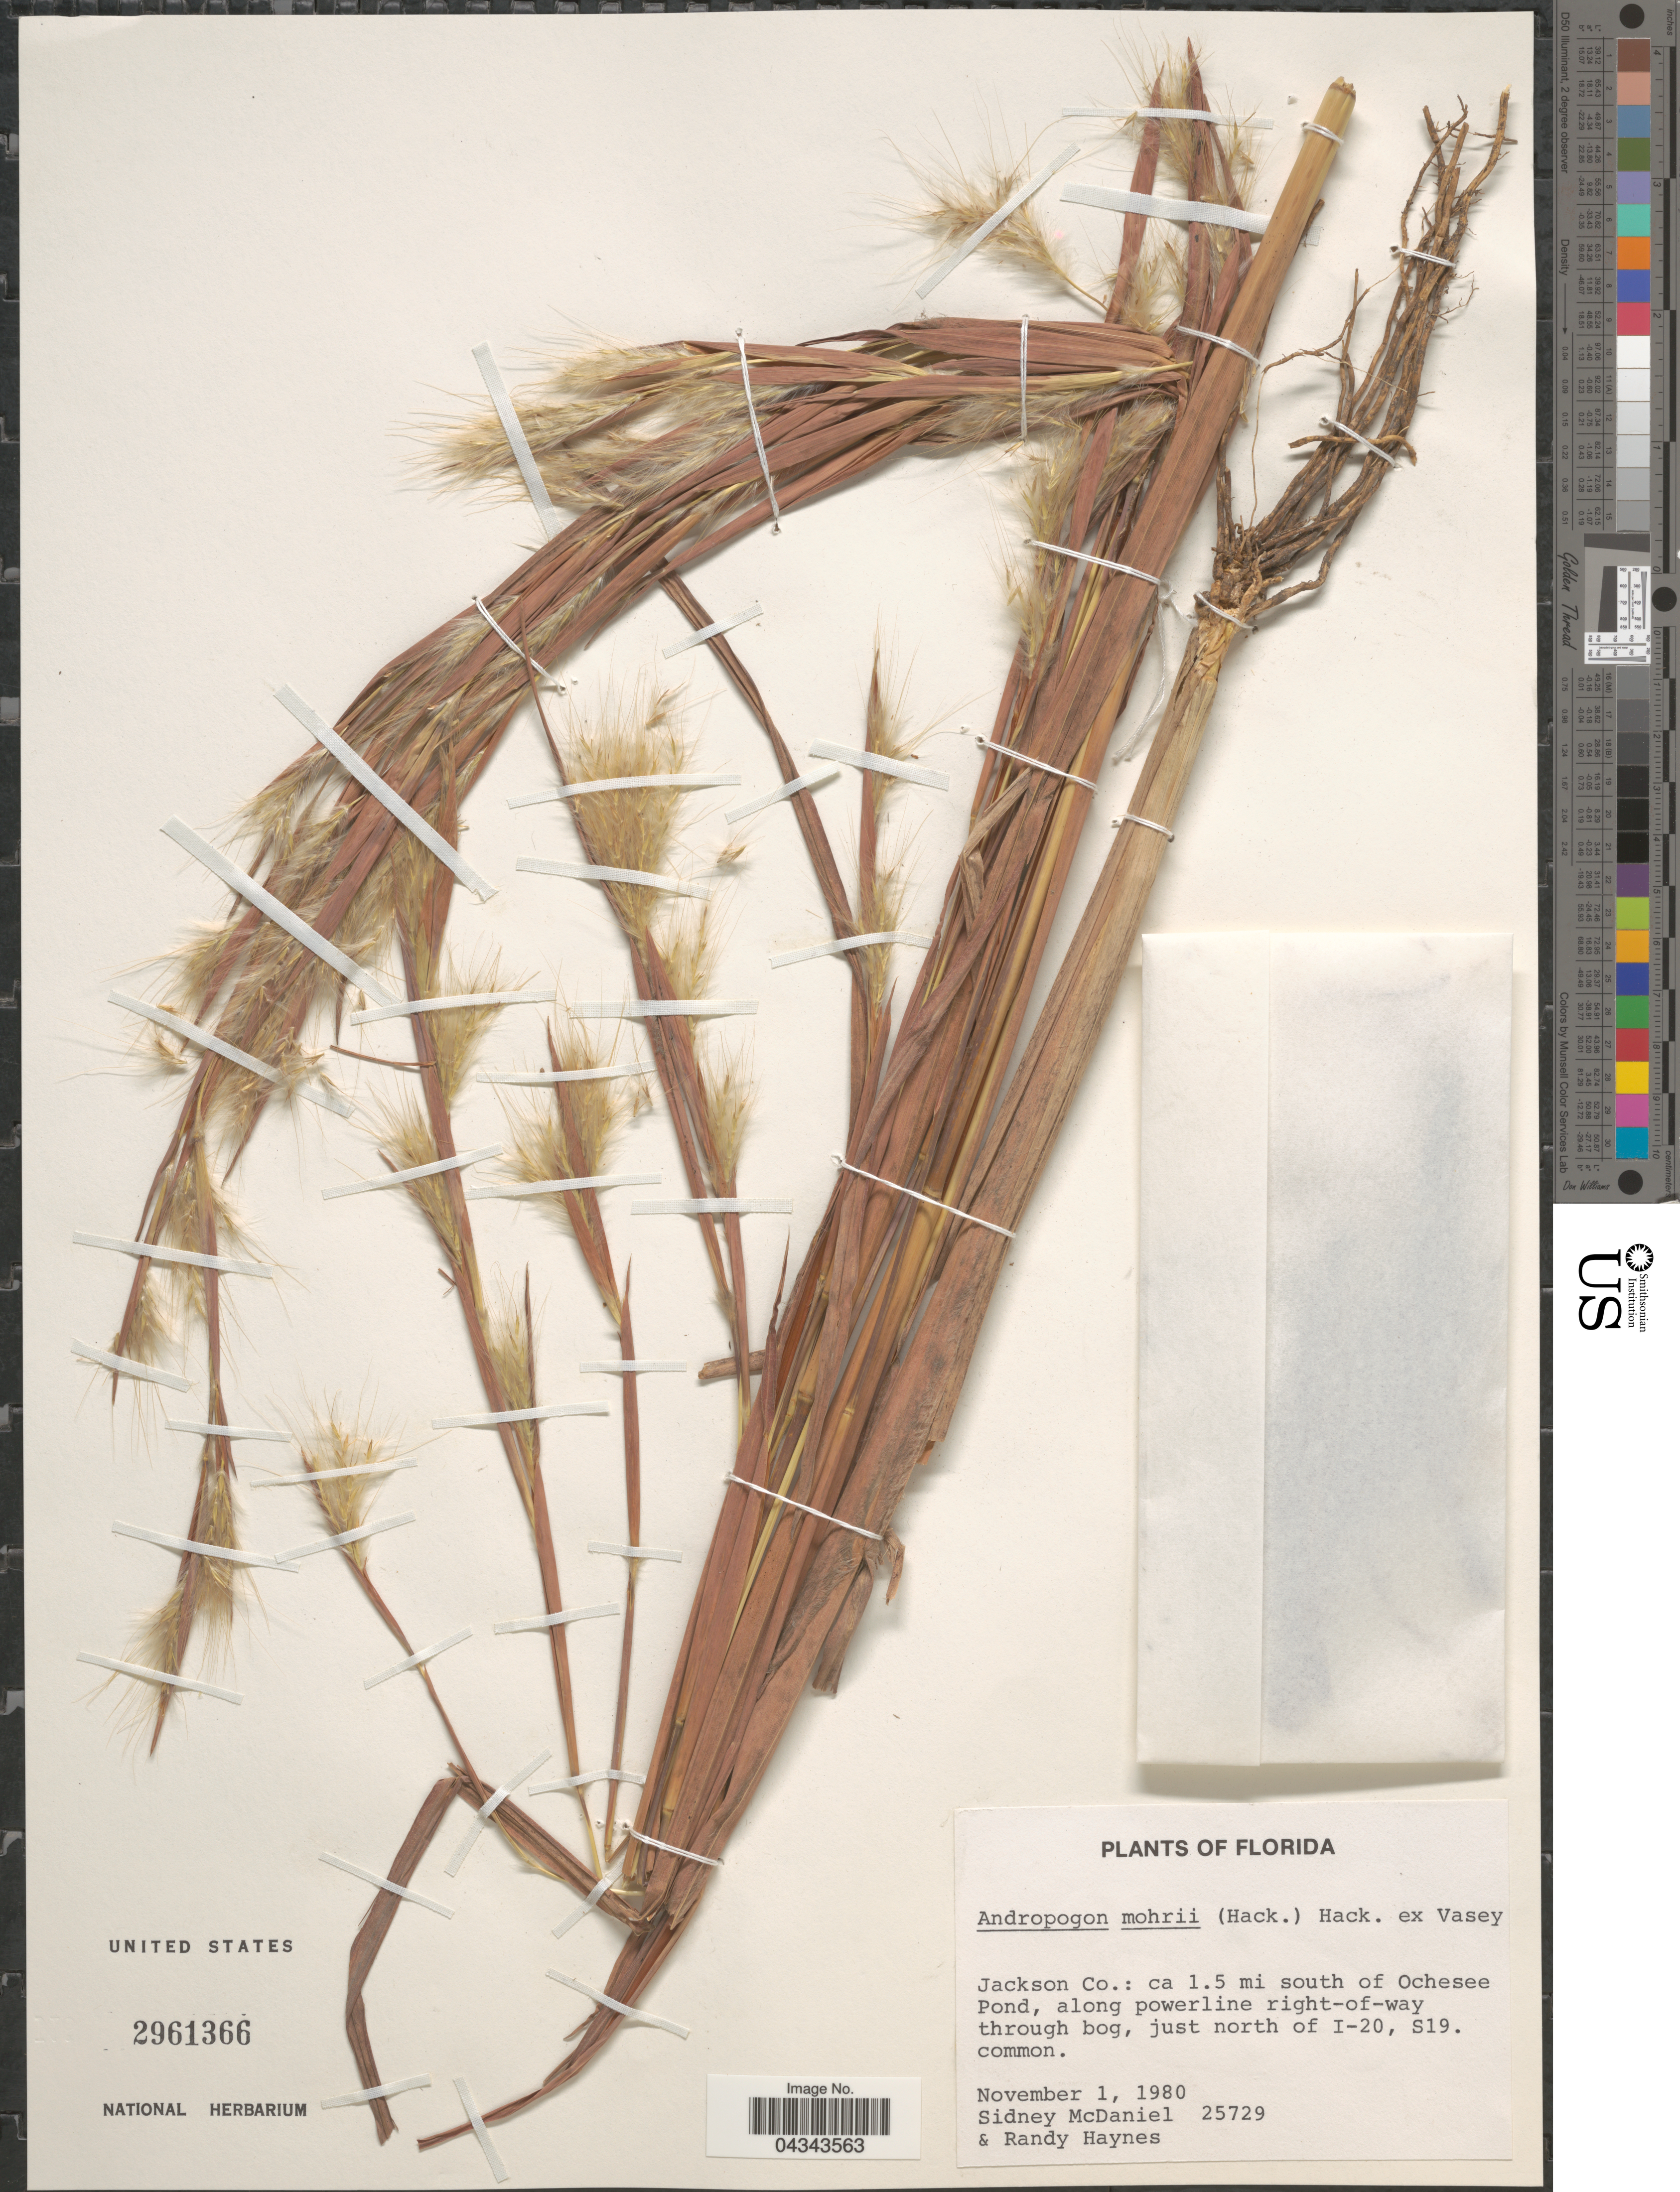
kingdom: Plantae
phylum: Tracheophyta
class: Liliopsida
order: Poales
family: Poaceae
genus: Andropogon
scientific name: Andropogon liebmannii var. pungensis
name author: (Ashe) C.S. Campb.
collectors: S. McDaniel & R. Haynes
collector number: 25729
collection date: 1980-11-01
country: United States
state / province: Florida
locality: Jackson Co.: ca 1.5 mi south of Ochesee Pond, along powerline right-of-way through bog, just north of I-20, S19.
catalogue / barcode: US 2961366